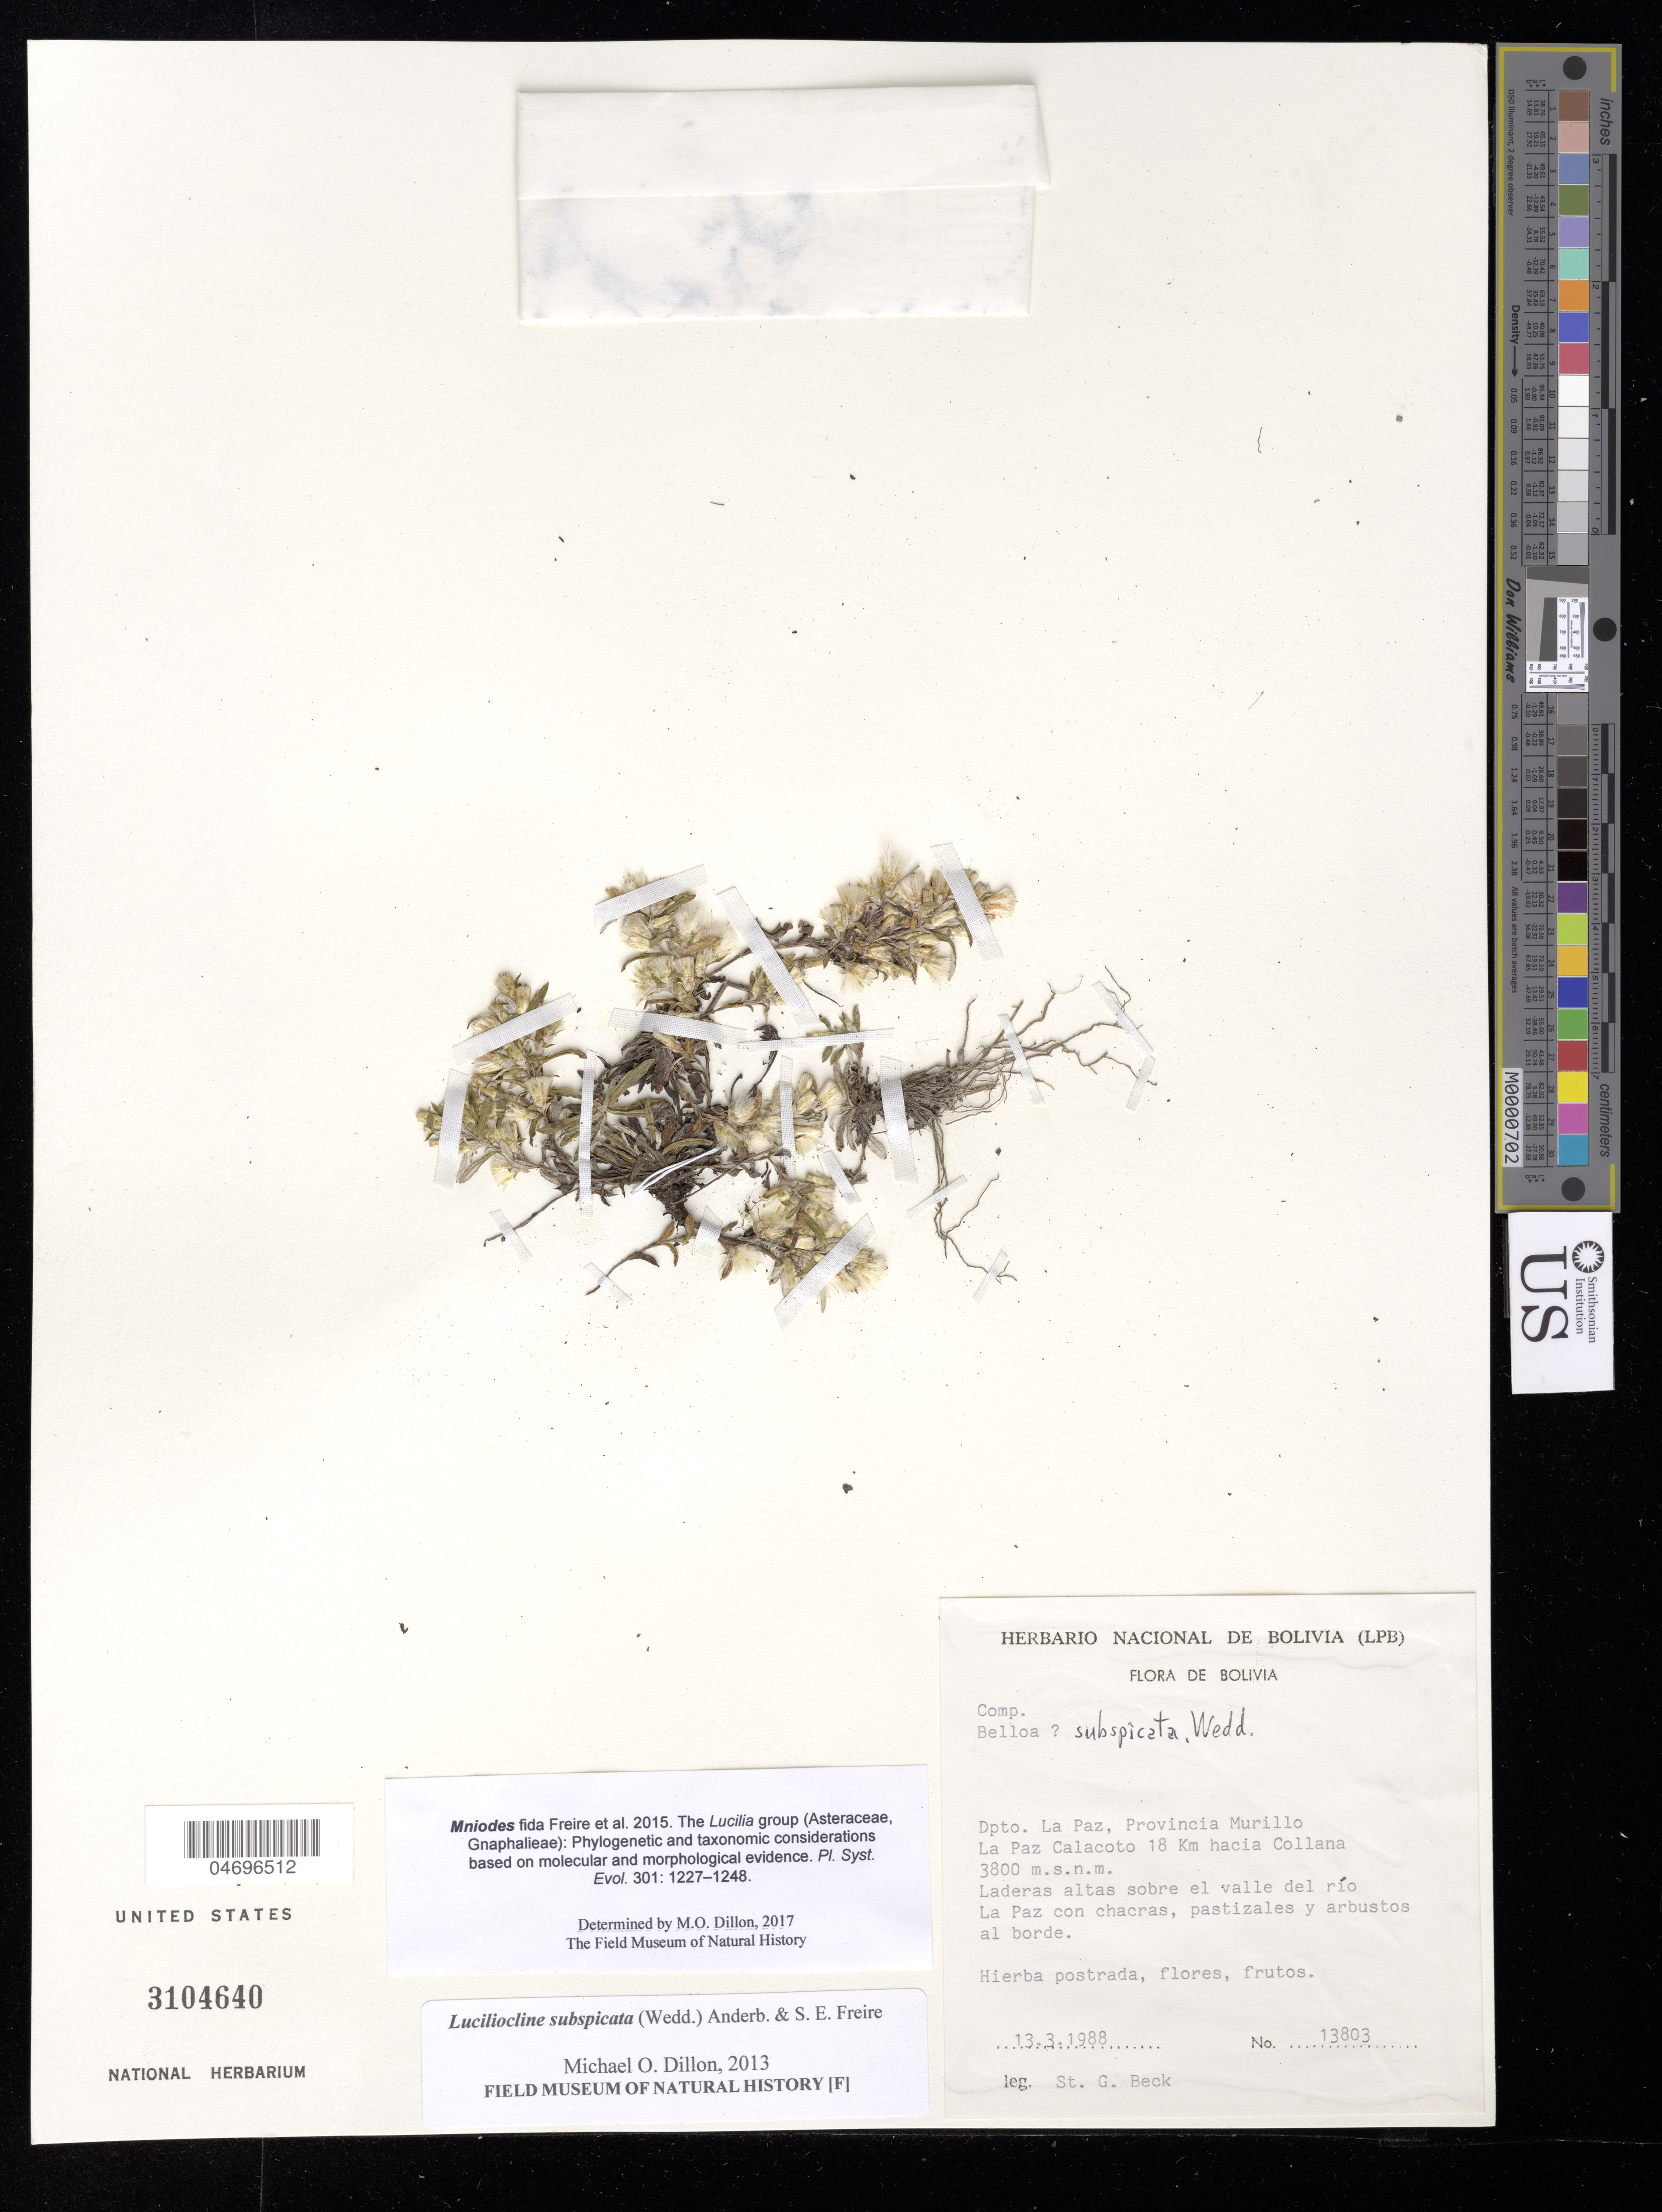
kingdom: Plantae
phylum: Tracheophyta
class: Magnoliopsida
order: Asterales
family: Asteraceae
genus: Mniodes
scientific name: Mniodes subspicata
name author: (Wedd.) S.E. Freire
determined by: Dillon, M. O.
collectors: S. G. Beck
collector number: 13803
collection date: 1988-03-13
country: Bolivia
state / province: La Paz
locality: Provincia Murillo, La Paz Calacoto 18 Km hacia Collana, laderas altas sobre el valle del rio La Paz con chacras, pastizales y arbusto al borde.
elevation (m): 3800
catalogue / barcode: US 3104640